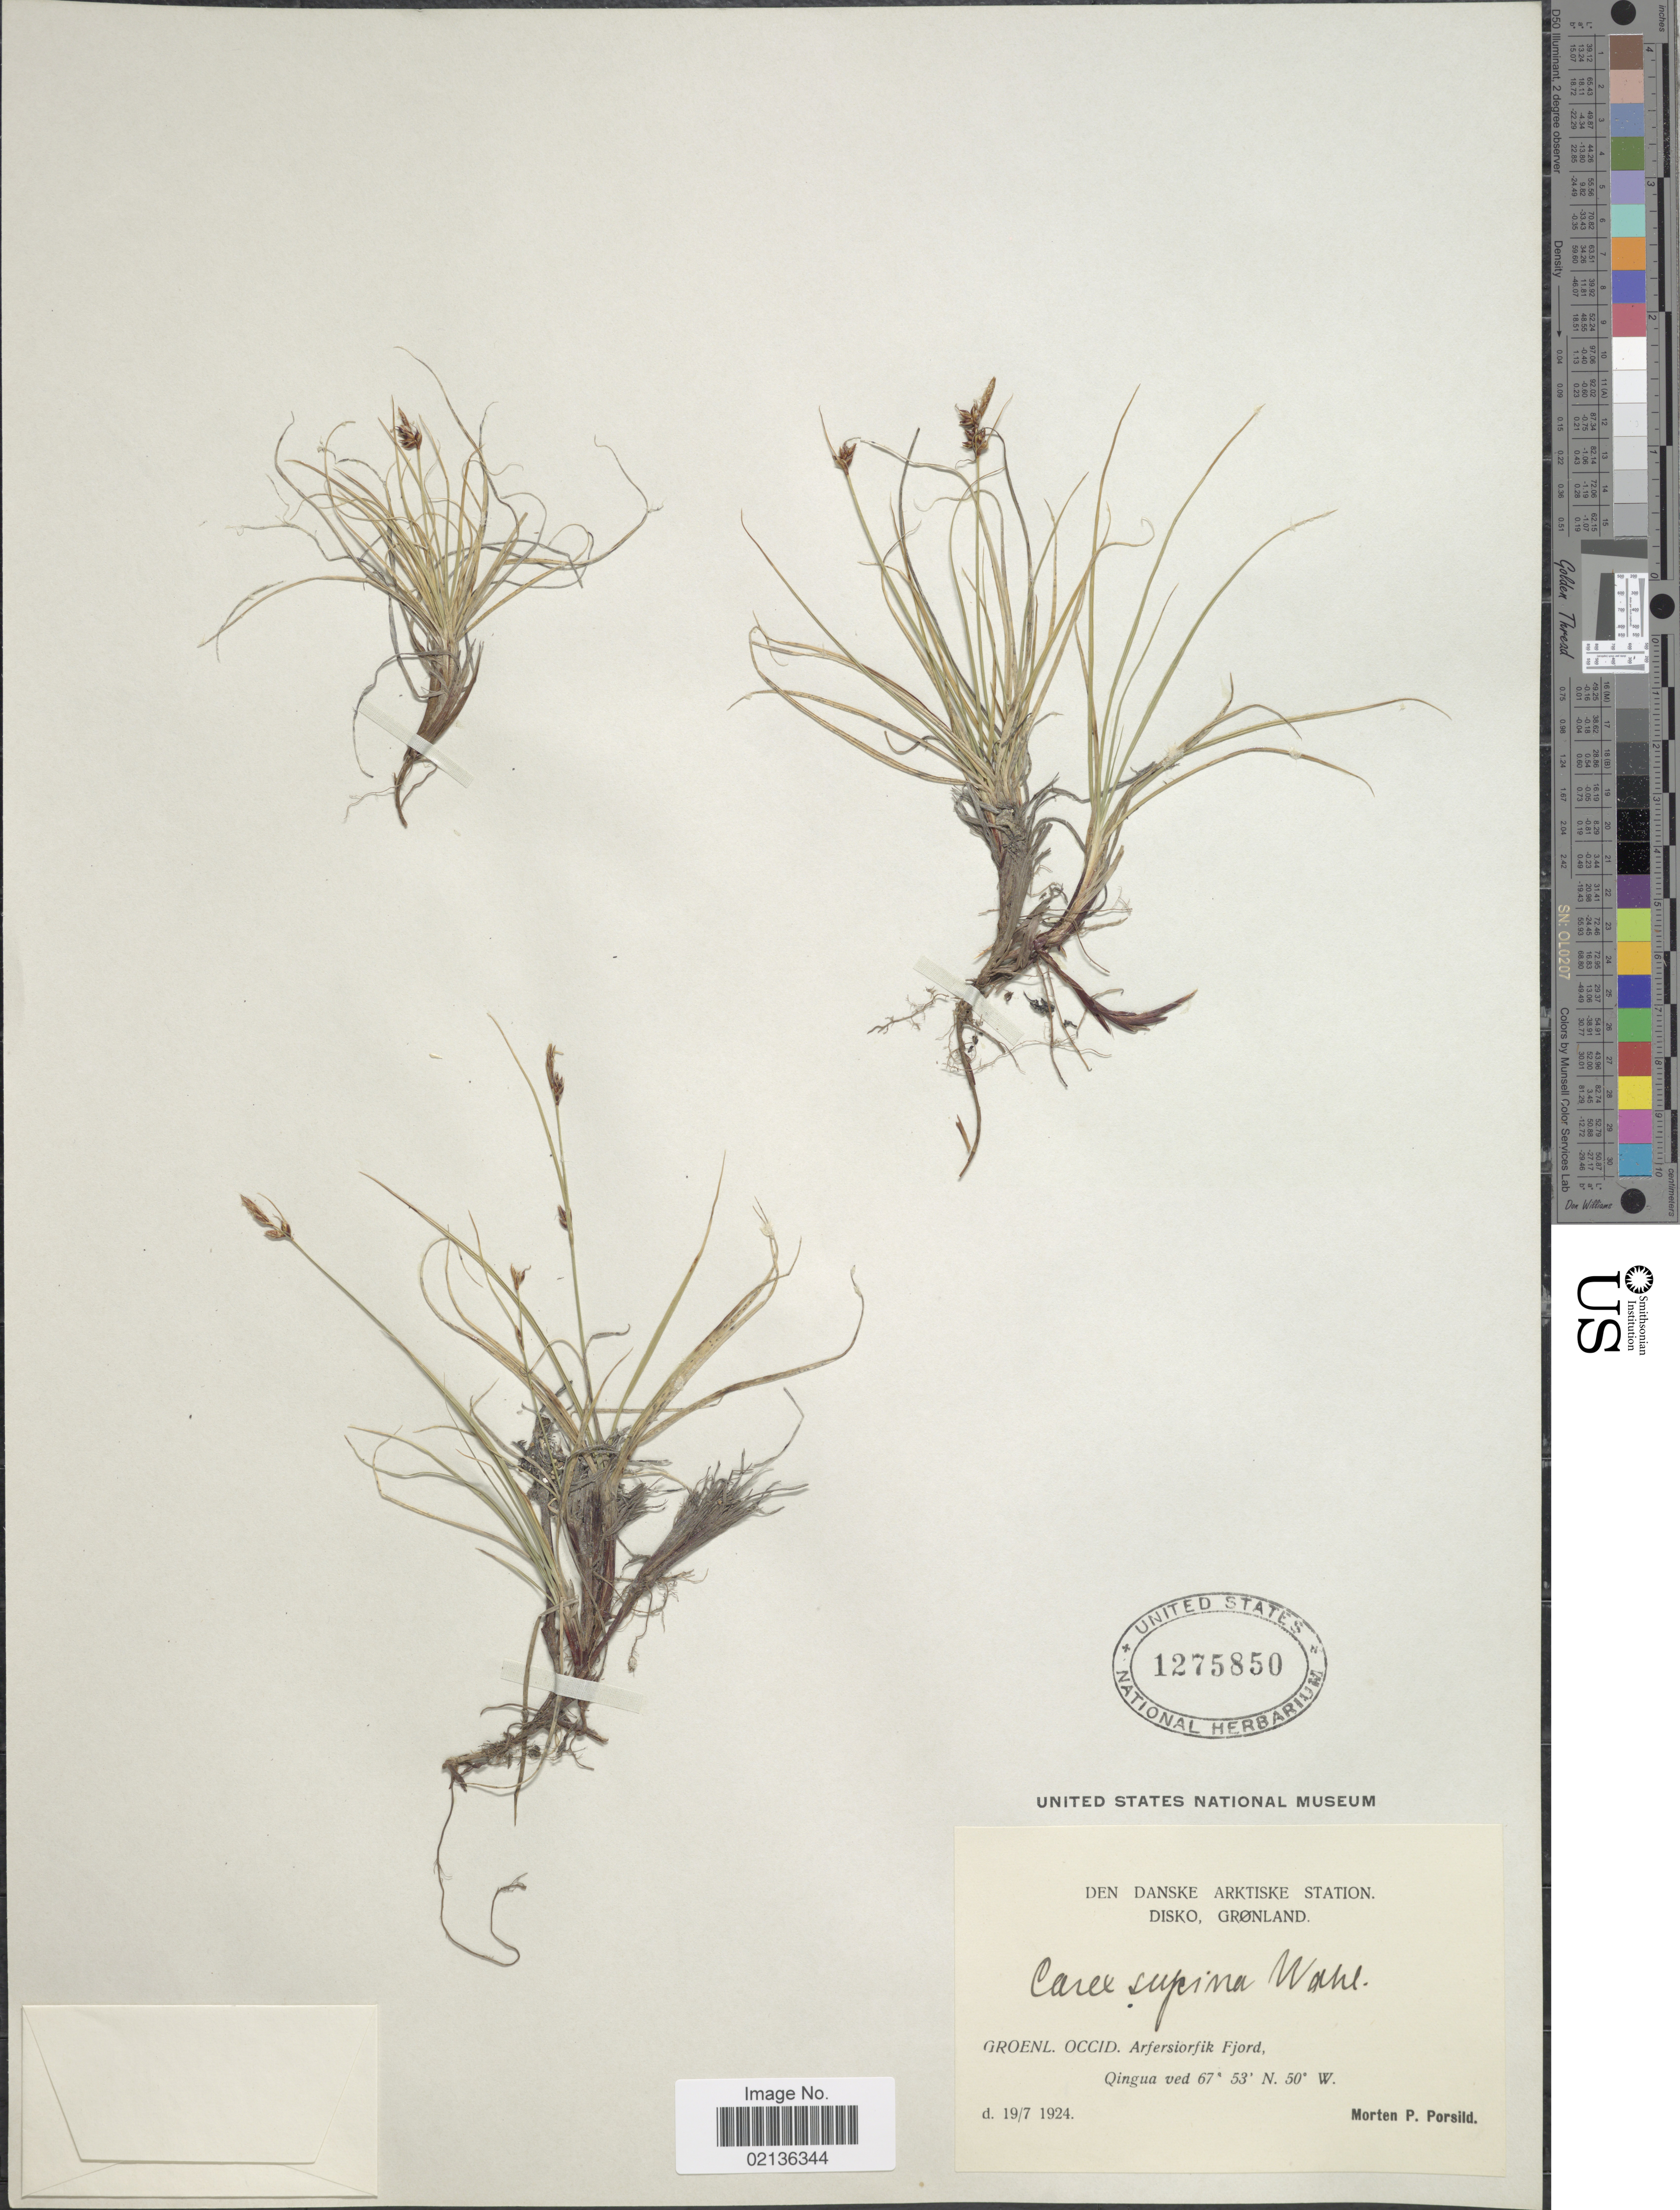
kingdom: Plantae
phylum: Tracheophyta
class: Liliopsida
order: Poales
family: Cyperaceae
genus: Carex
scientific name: Carex supina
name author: Willd. ex Wahlenb.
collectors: M. P. Porsild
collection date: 1924-07-19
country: Greenland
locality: Den Danske Arktiske Station, Disko, Grønland, Groenl. Occid. Arfersiorfik Fjord, Qingua ved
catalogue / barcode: US 1275850